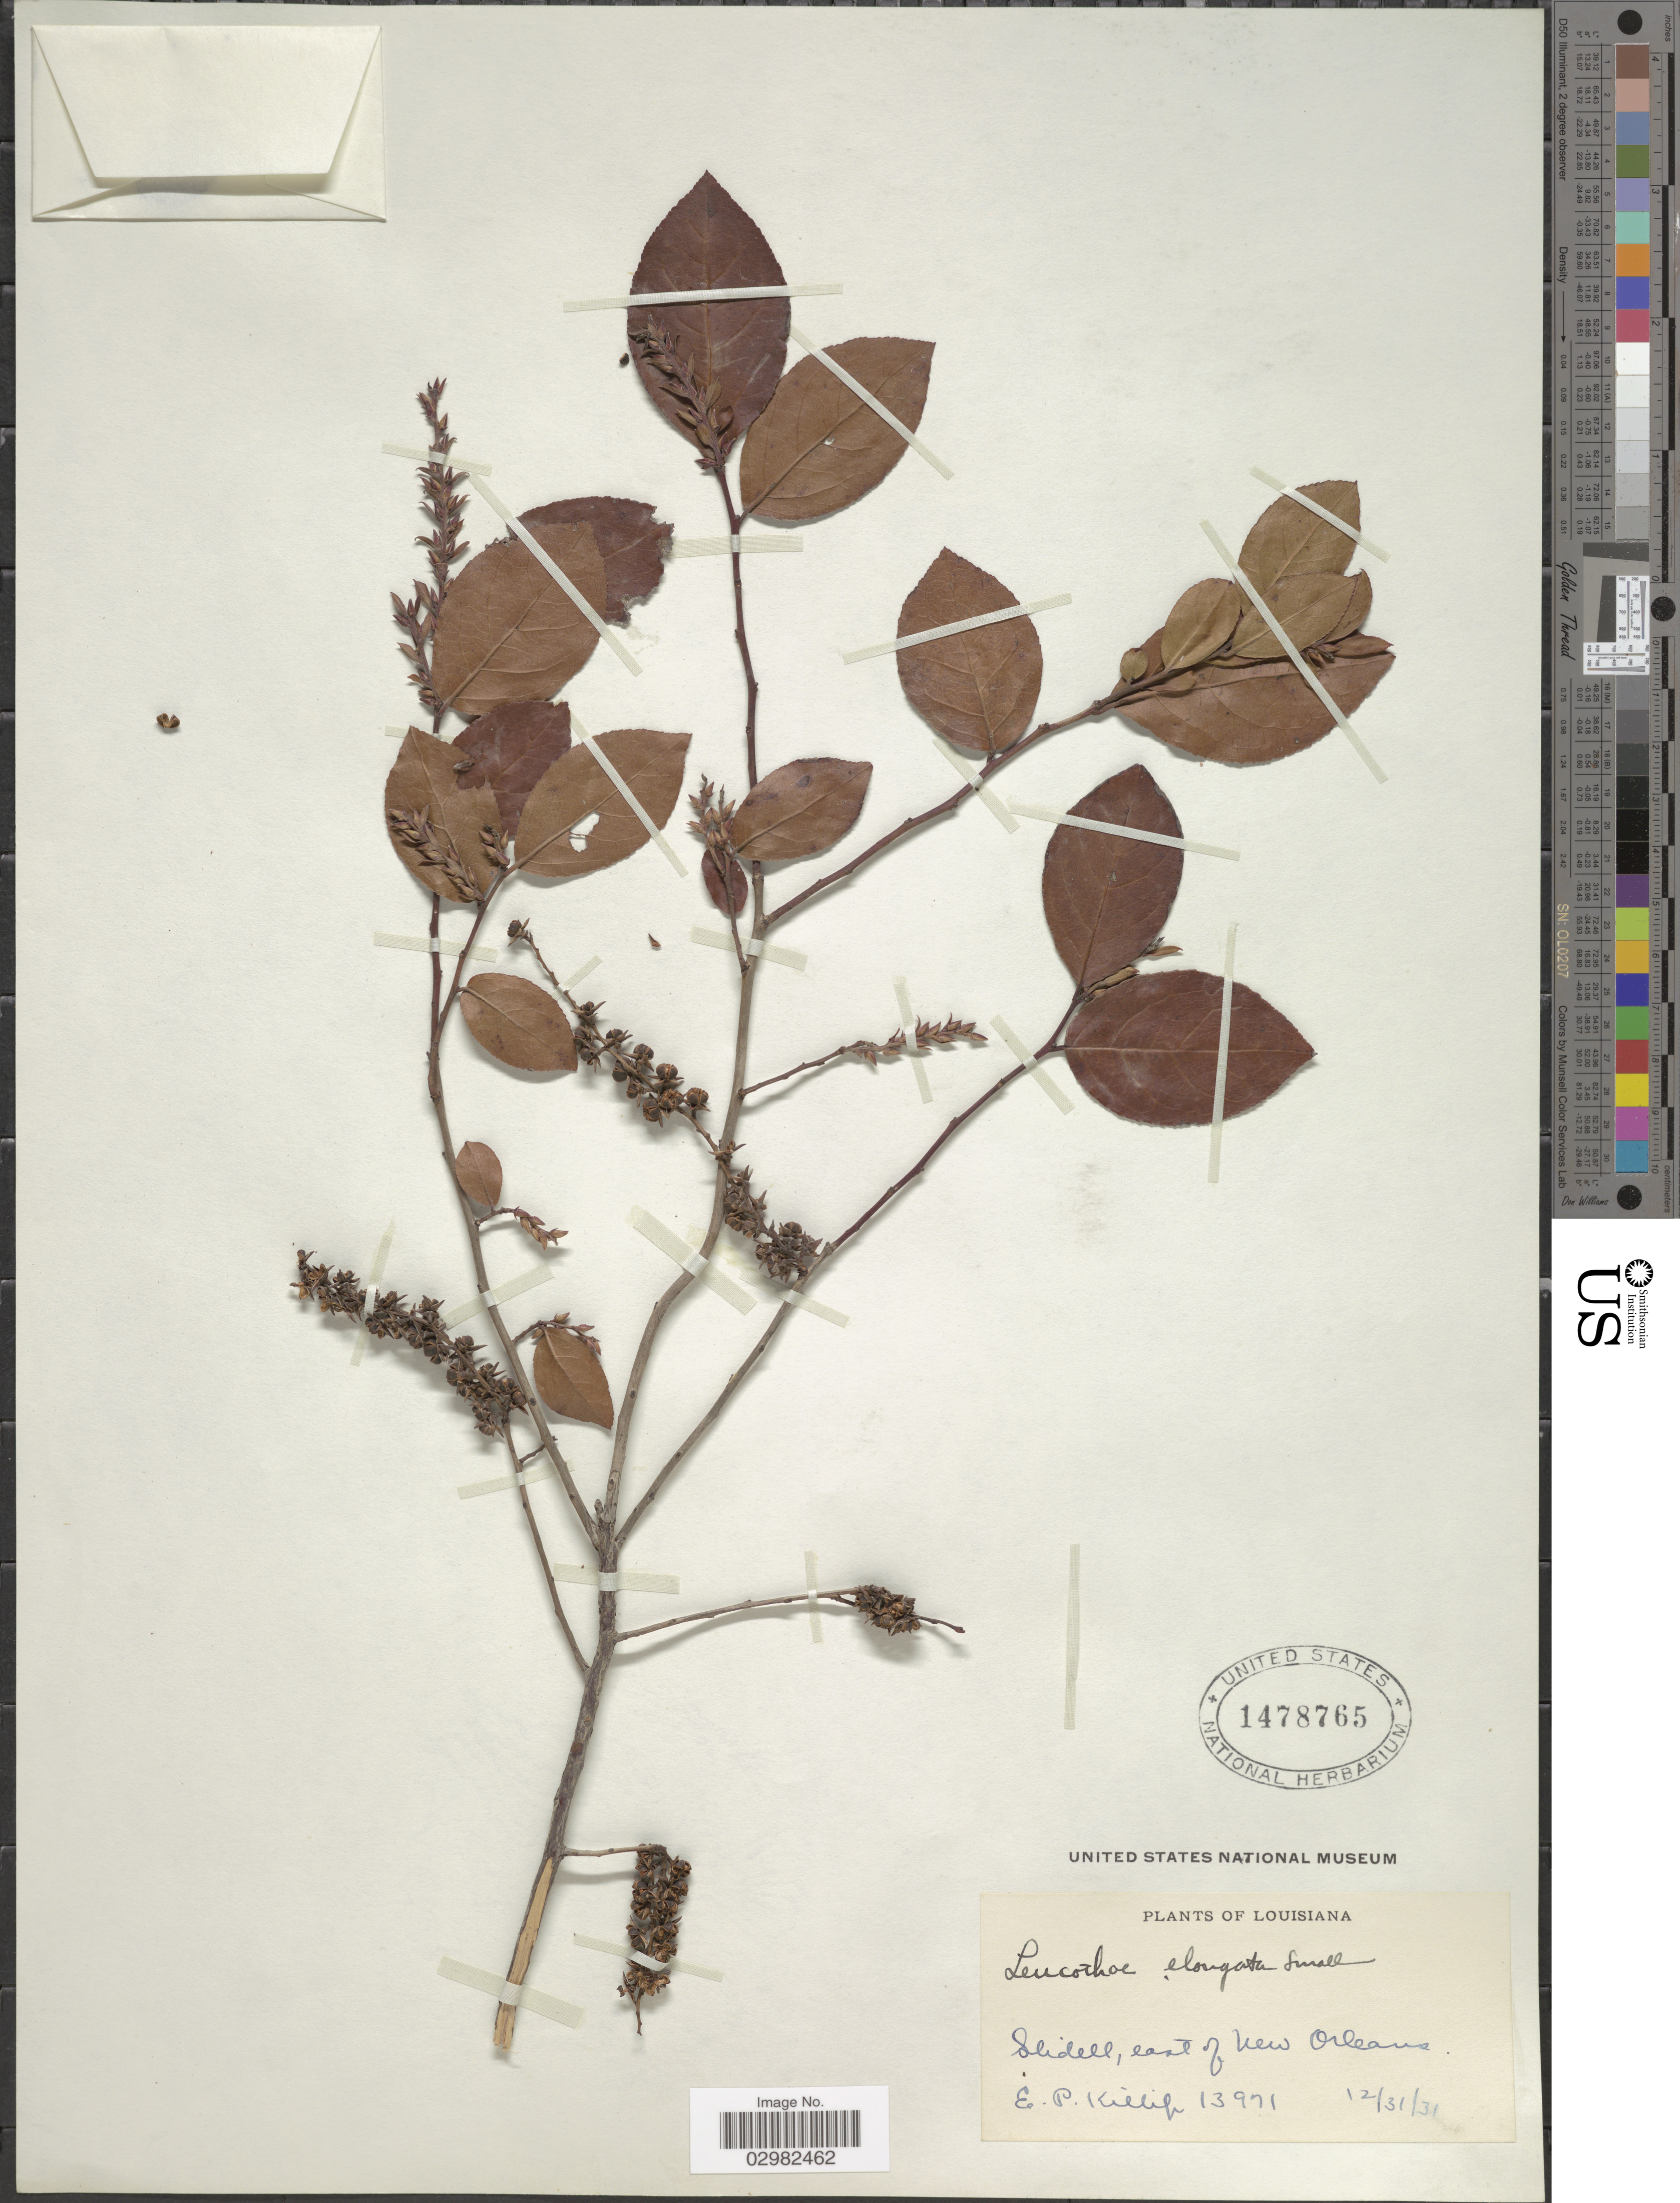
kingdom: Plantae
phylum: Tracheophyta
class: Magnoliopsida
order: Ericales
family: Ericaceae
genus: Leucothoe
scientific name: Leucothoë elongata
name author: Small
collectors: E. P. Killip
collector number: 13971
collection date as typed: Transcribed d/m/y: 31/12/31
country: United States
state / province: Louisiana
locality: Slidell, east of New Orleans.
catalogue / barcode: US 1478765